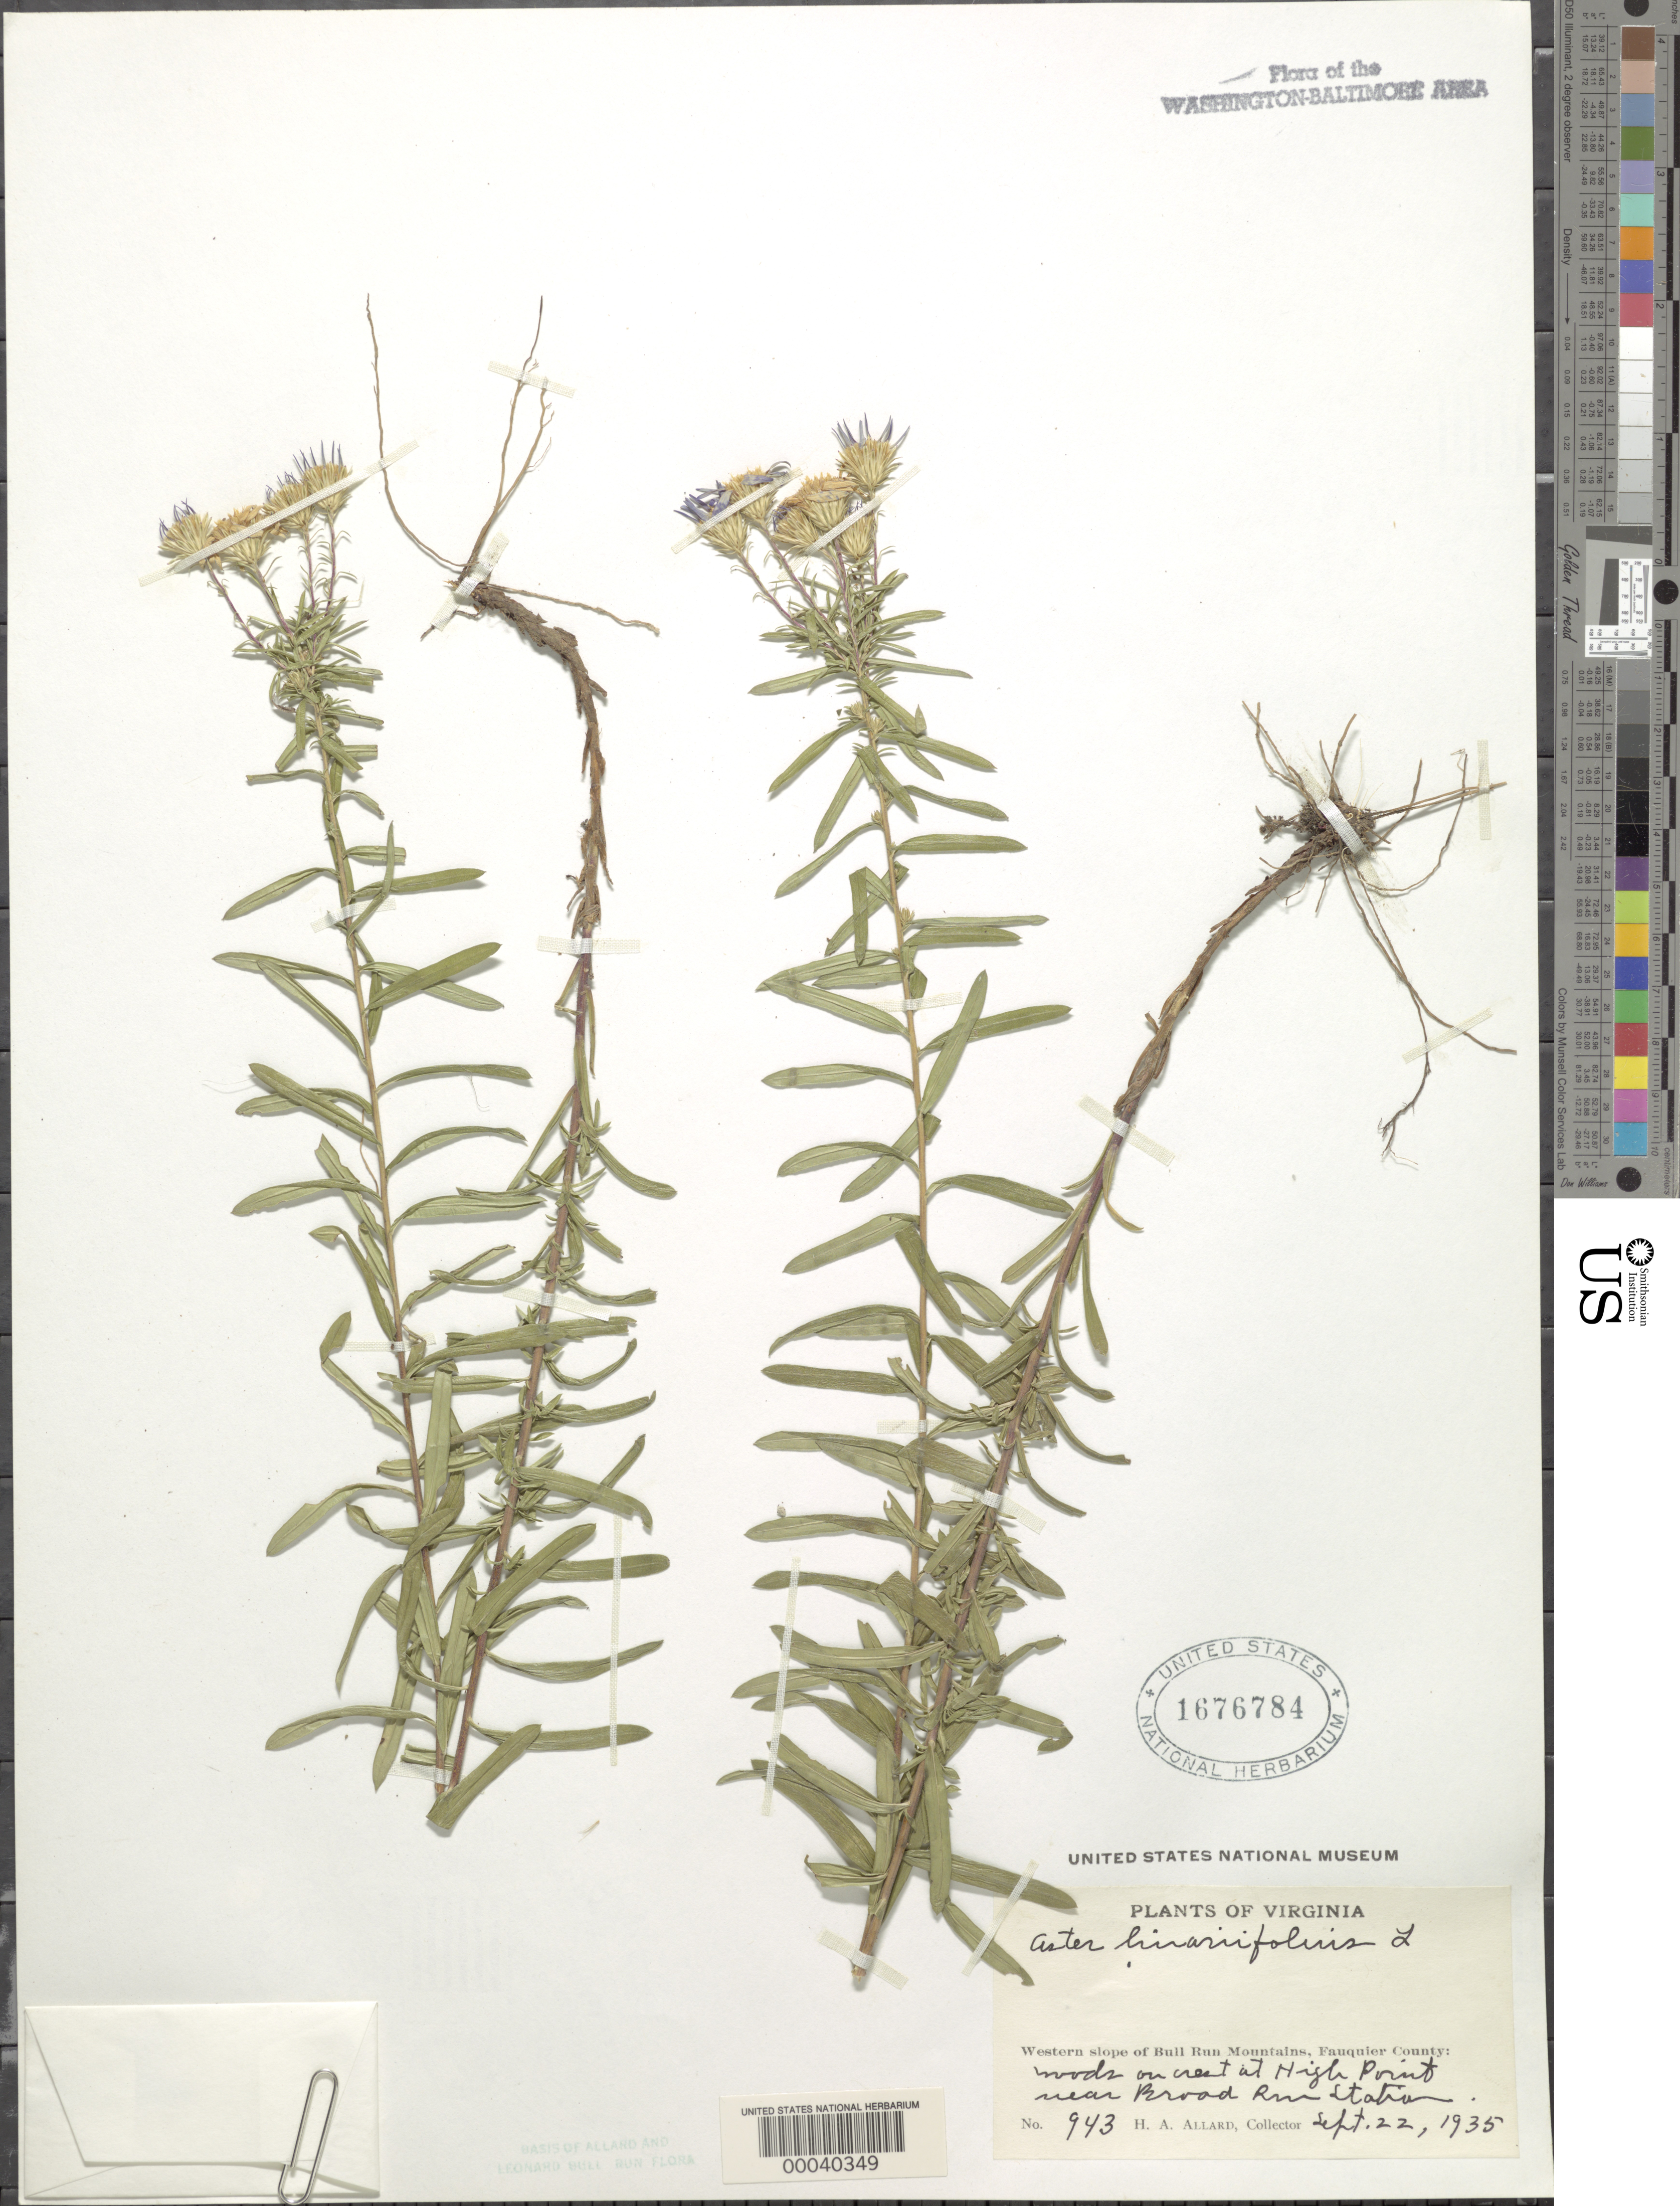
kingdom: Plantae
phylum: Tracheophyta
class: Magnoliopsida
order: Asterales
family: Asteraceae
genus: Ionactis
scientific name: Ionactis linariifolia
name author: (L.) Greene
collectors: H. A. Allard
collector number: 943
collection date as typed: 22 Sep 1935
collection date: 1935-09-22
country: United States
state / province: Virginia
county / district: Fauquier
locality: High Point near Broad Run Station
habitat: Woods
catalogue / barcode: US 1676784